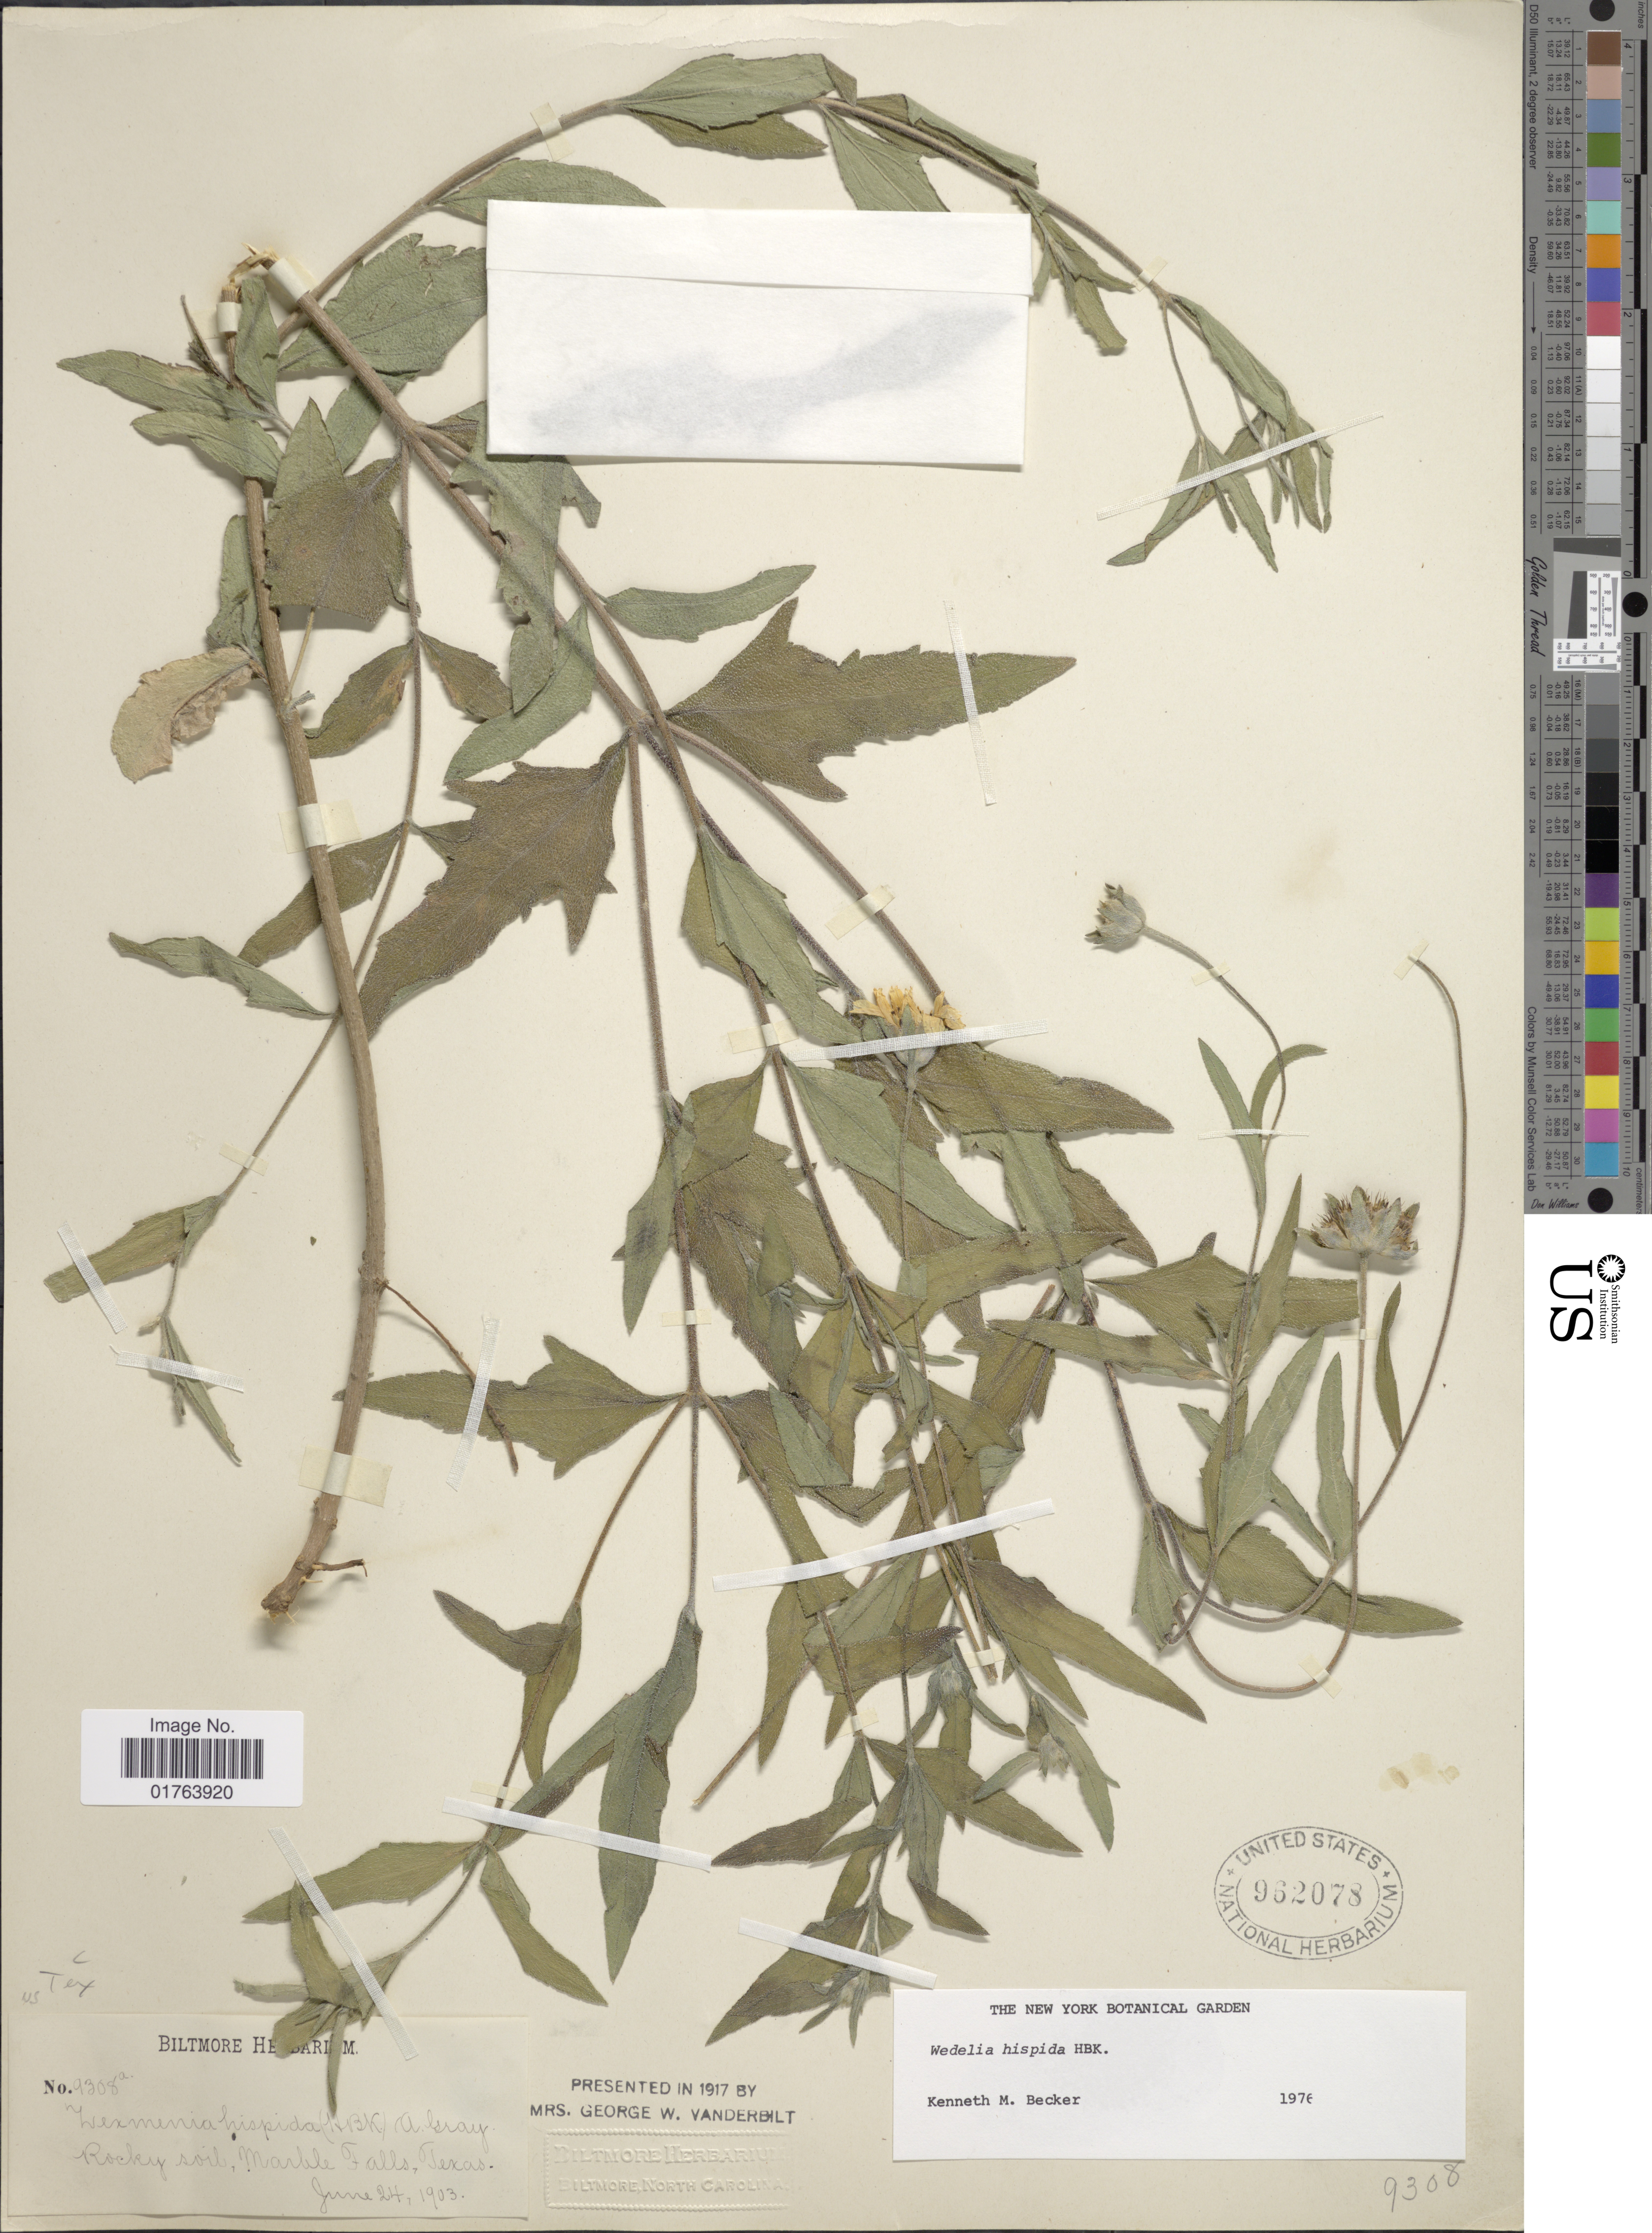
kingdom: Plantae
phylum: Tracheophyta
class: Magnoliopsida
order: Asterales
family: Asteraceae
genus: Wedelia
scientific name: Wedelia acapulcensis var. hispida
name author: (Kunth) Strother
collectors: ex herb. Biltmore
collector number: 9308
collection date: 1903-06-24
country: United States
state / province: Texas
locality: Marble Falls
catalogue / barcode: US 962078